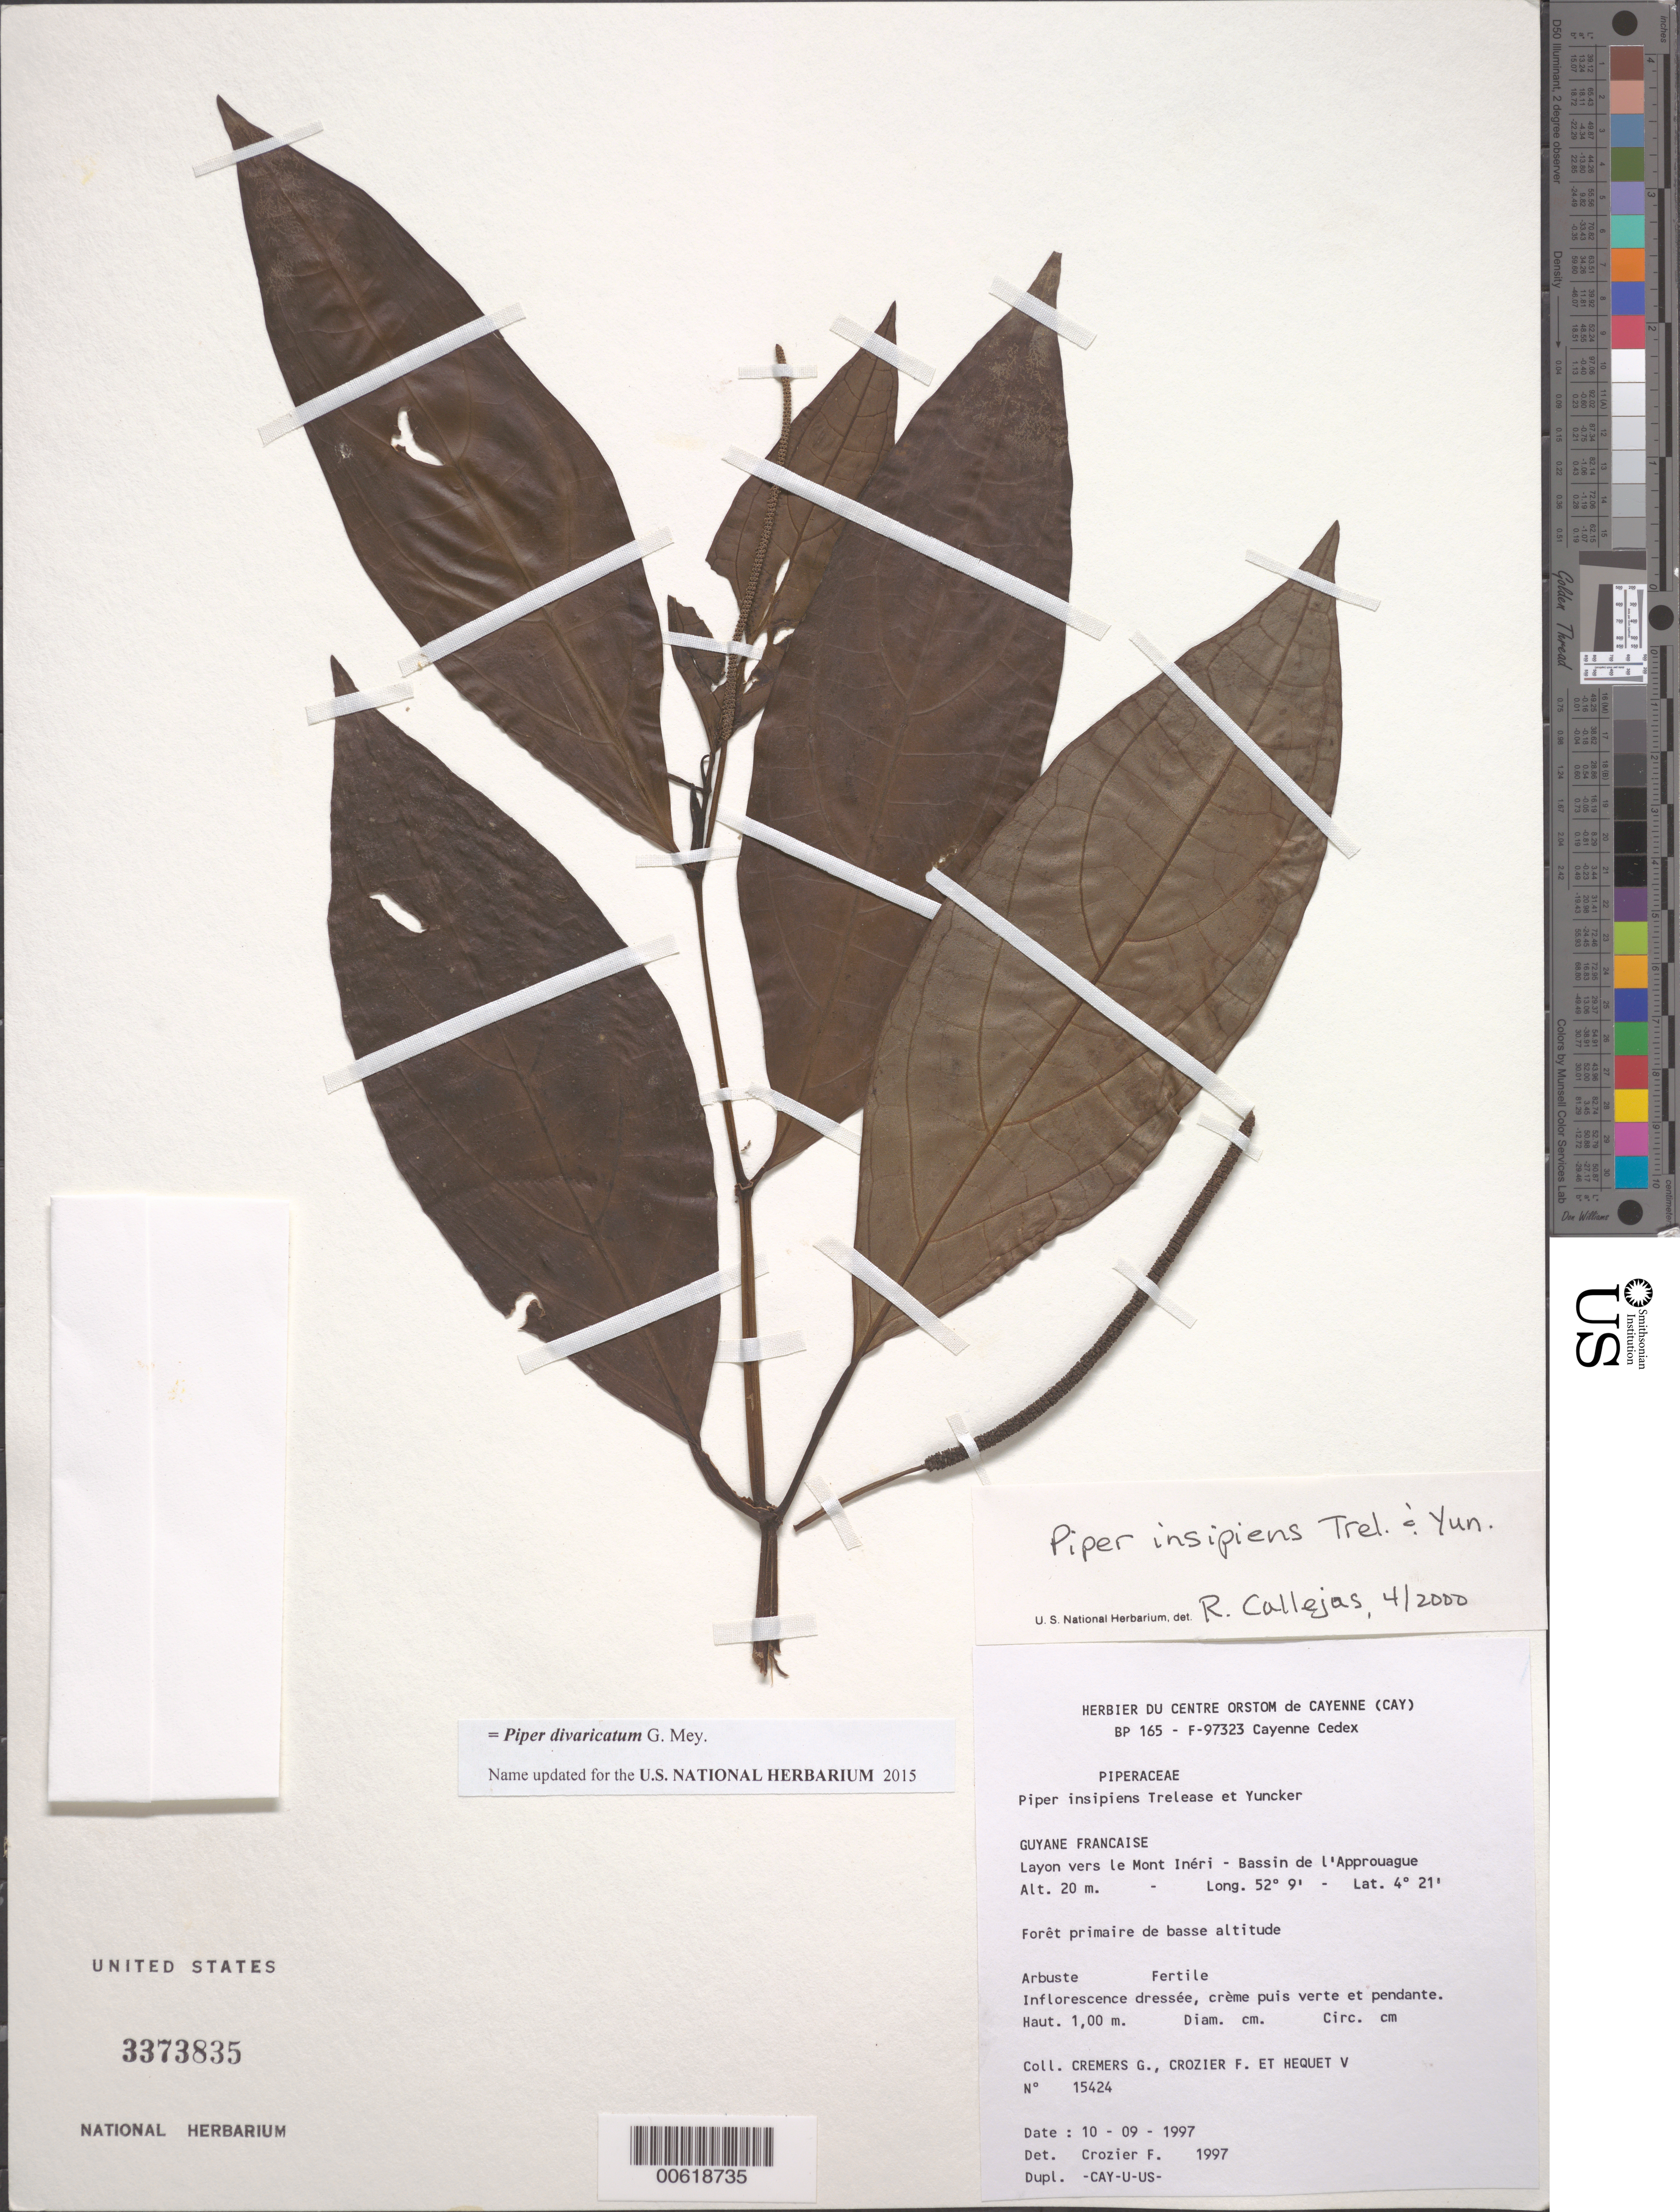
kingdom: Plantae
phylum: Tracheophyta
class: Magnoliopsida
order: Piperales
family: Piperaceae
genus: Piper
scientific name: Piper insipiens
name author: Trel. & Yunck.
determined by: Crozier, F.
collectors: G. Cremers, F. Crozier & V. Hequet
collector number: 15424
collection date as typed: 10-Sep-97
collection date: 1997-09-10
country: French Guiana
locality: Mont Inéri, Bassin de l'Approuague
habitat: Low primary forest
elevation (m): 20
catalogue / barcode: US 3373835